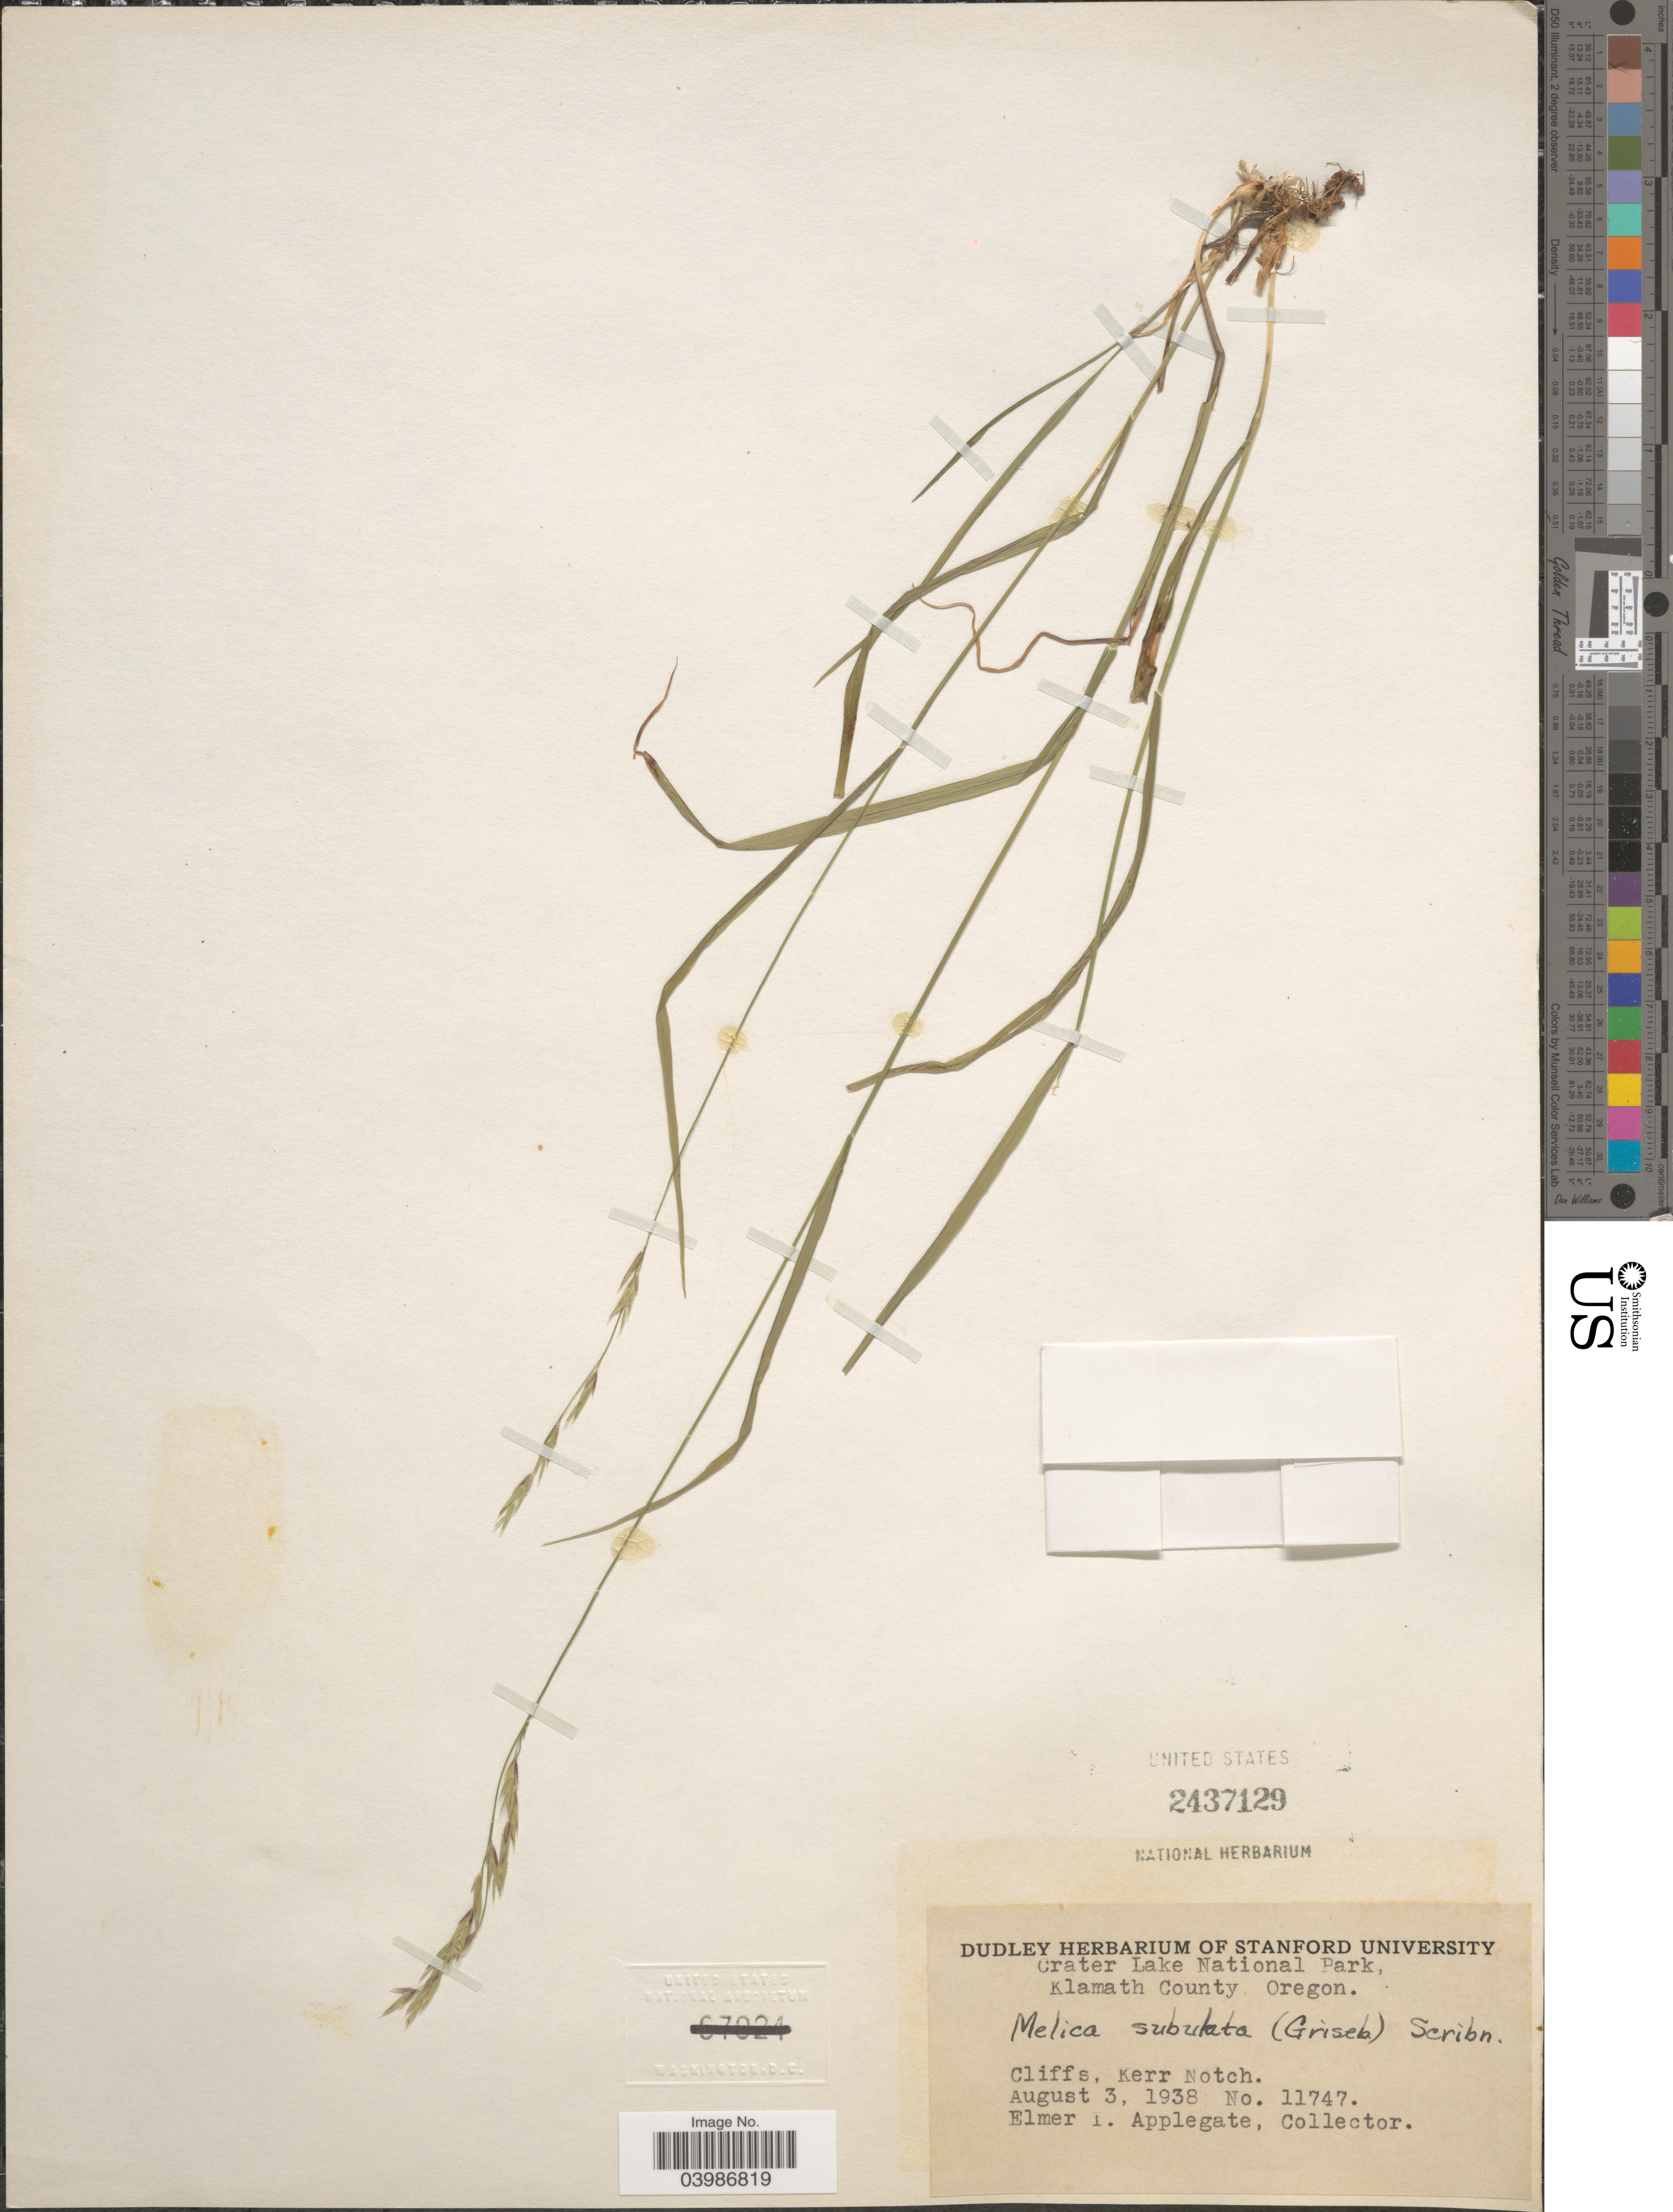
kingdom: Plantae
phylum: Tracheophyta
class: Liliopsida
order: Poales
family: Poaceae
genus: Melica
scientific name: Melica subulata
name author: (Griseb.) Scribn.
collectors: E. I. Applegate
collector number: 11747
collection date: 1938-08-03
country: United States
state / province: Oregon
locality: Crater Lake National Park. Klamath County. Cliffs, Kerr Notch.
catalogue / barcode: US 2437129